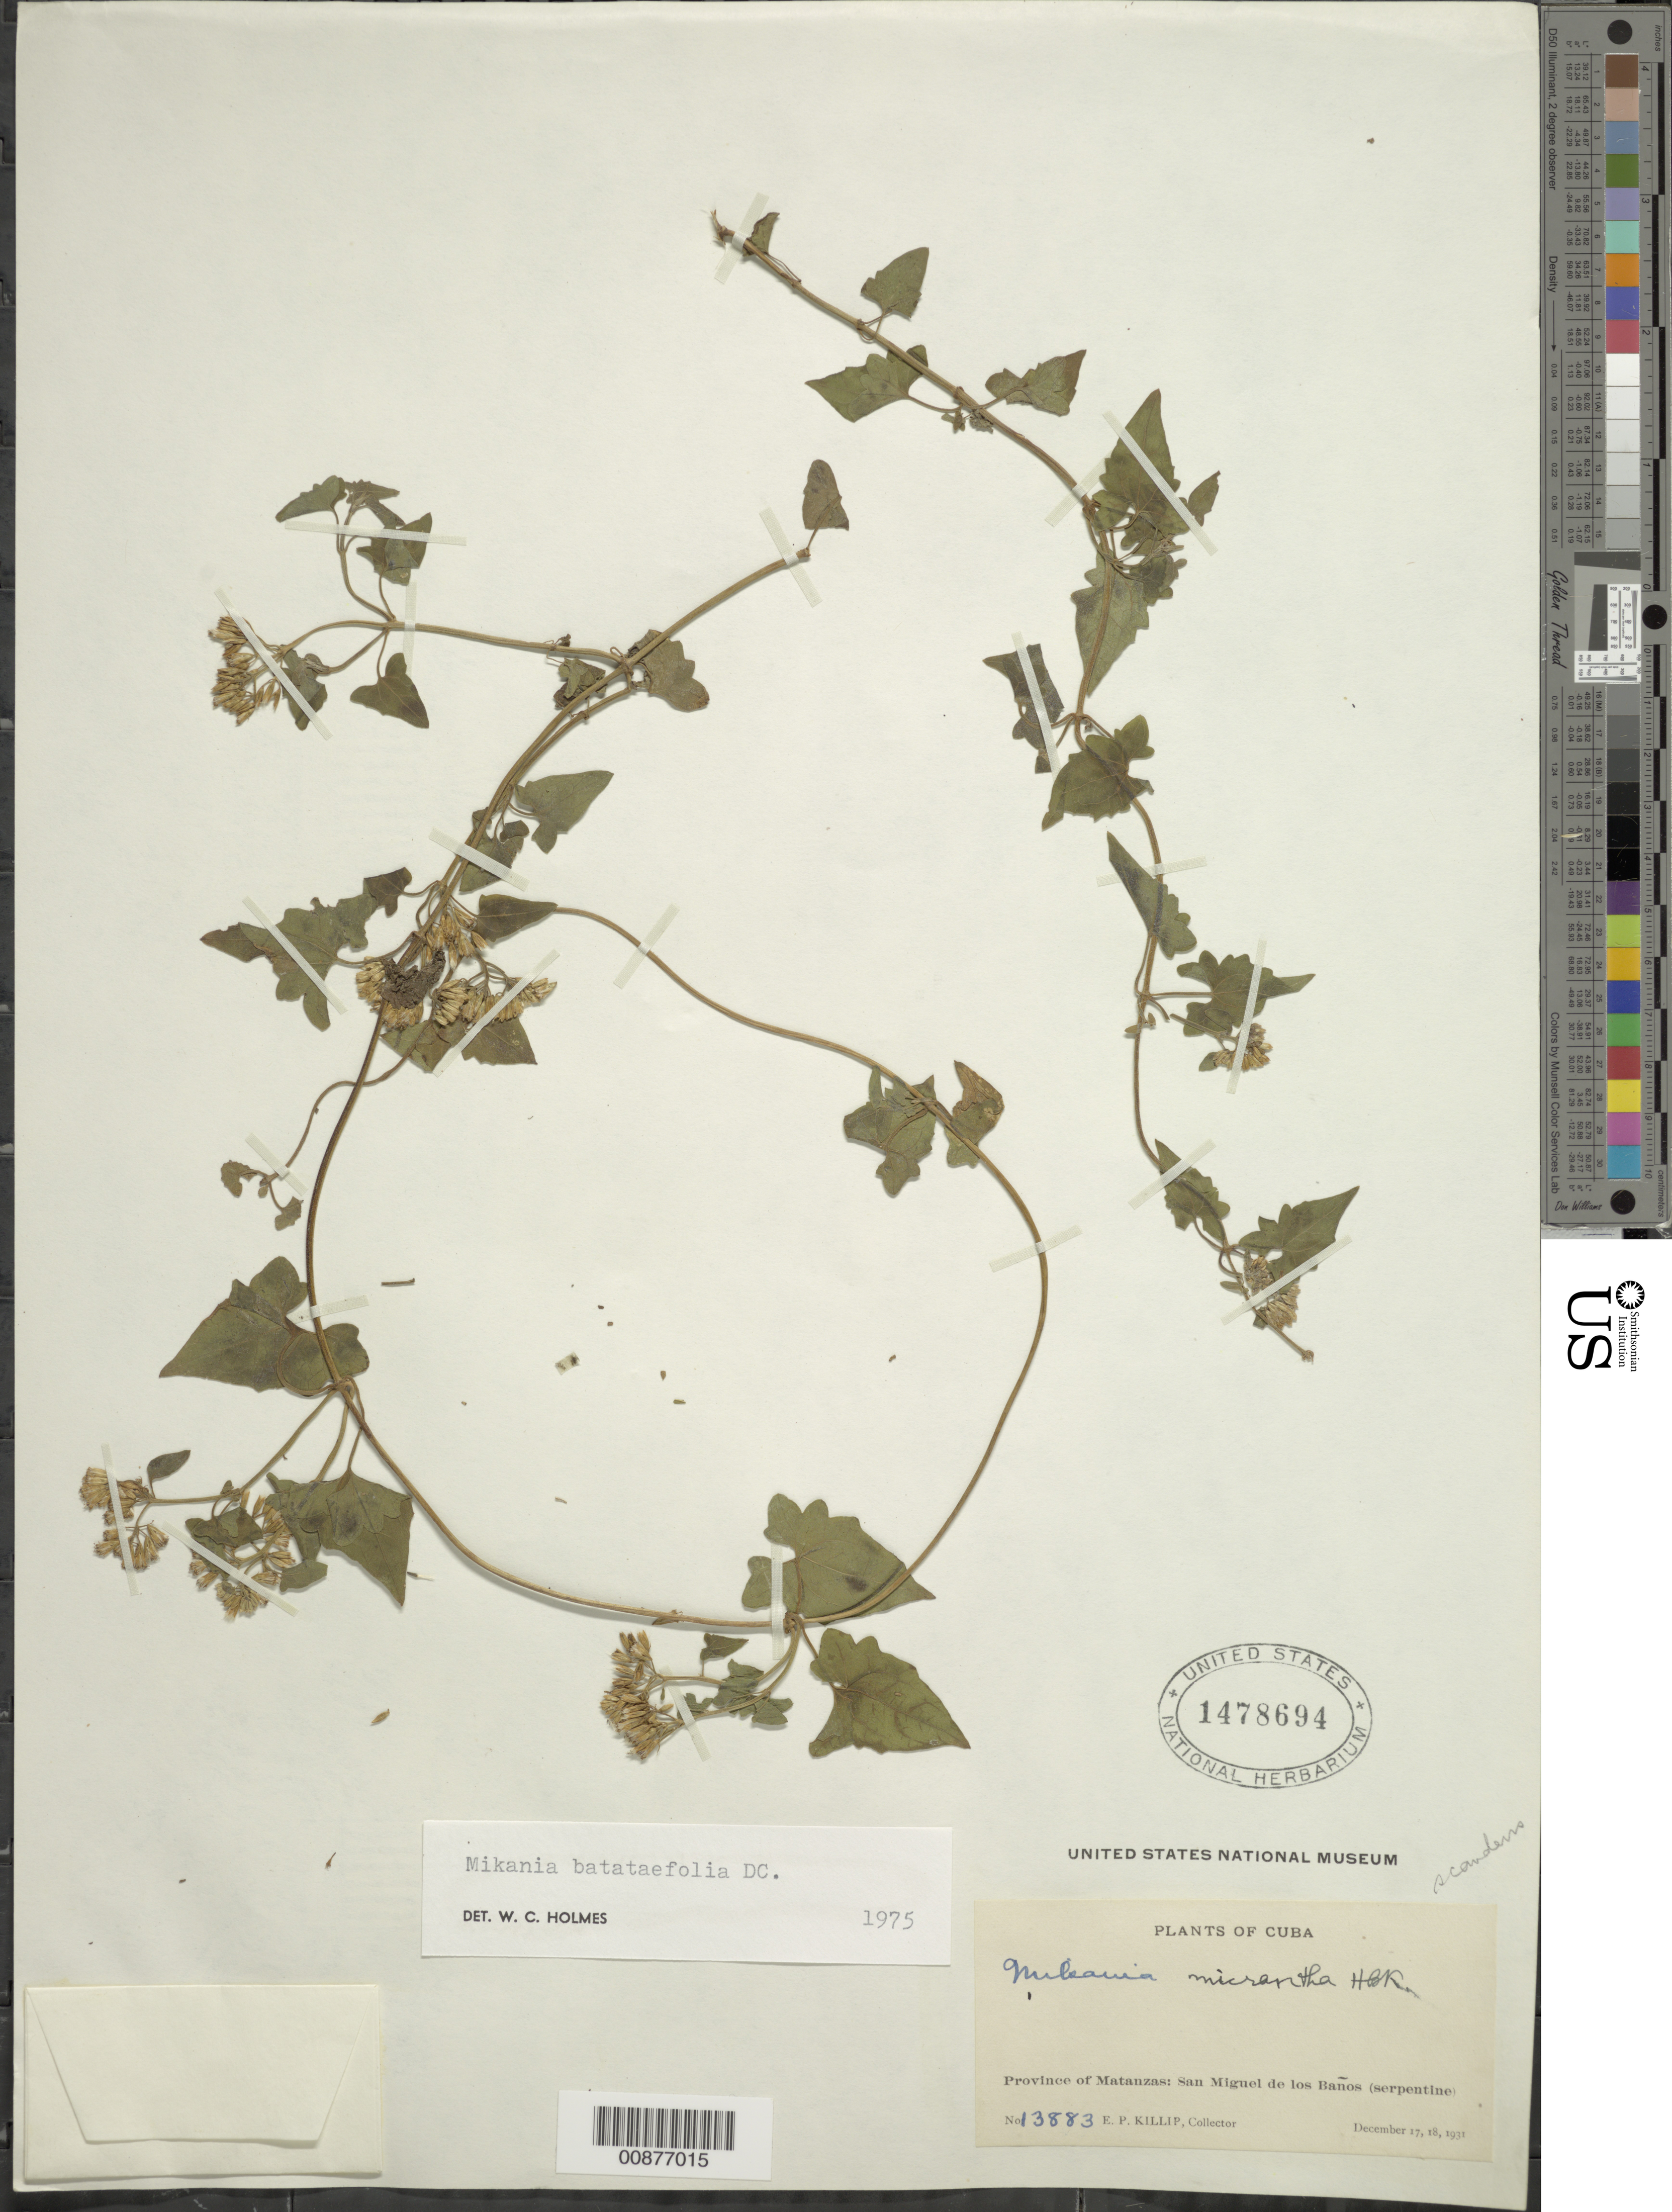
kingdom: Plantae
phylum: Tracheophyta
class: Magnoliopsida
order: Asterales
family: Asteraceae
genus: Mikania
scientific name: Mikania batataefolia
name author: DC.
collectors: E. P. Killip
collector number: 13883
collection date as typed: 17 Dec 1931 to 18 Dec 1931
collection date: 1931-12-17/1931-12-18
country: Cuba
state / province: Matanzas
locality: San Miguel de los Banos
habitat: Serpentine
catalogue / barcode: US 1478694